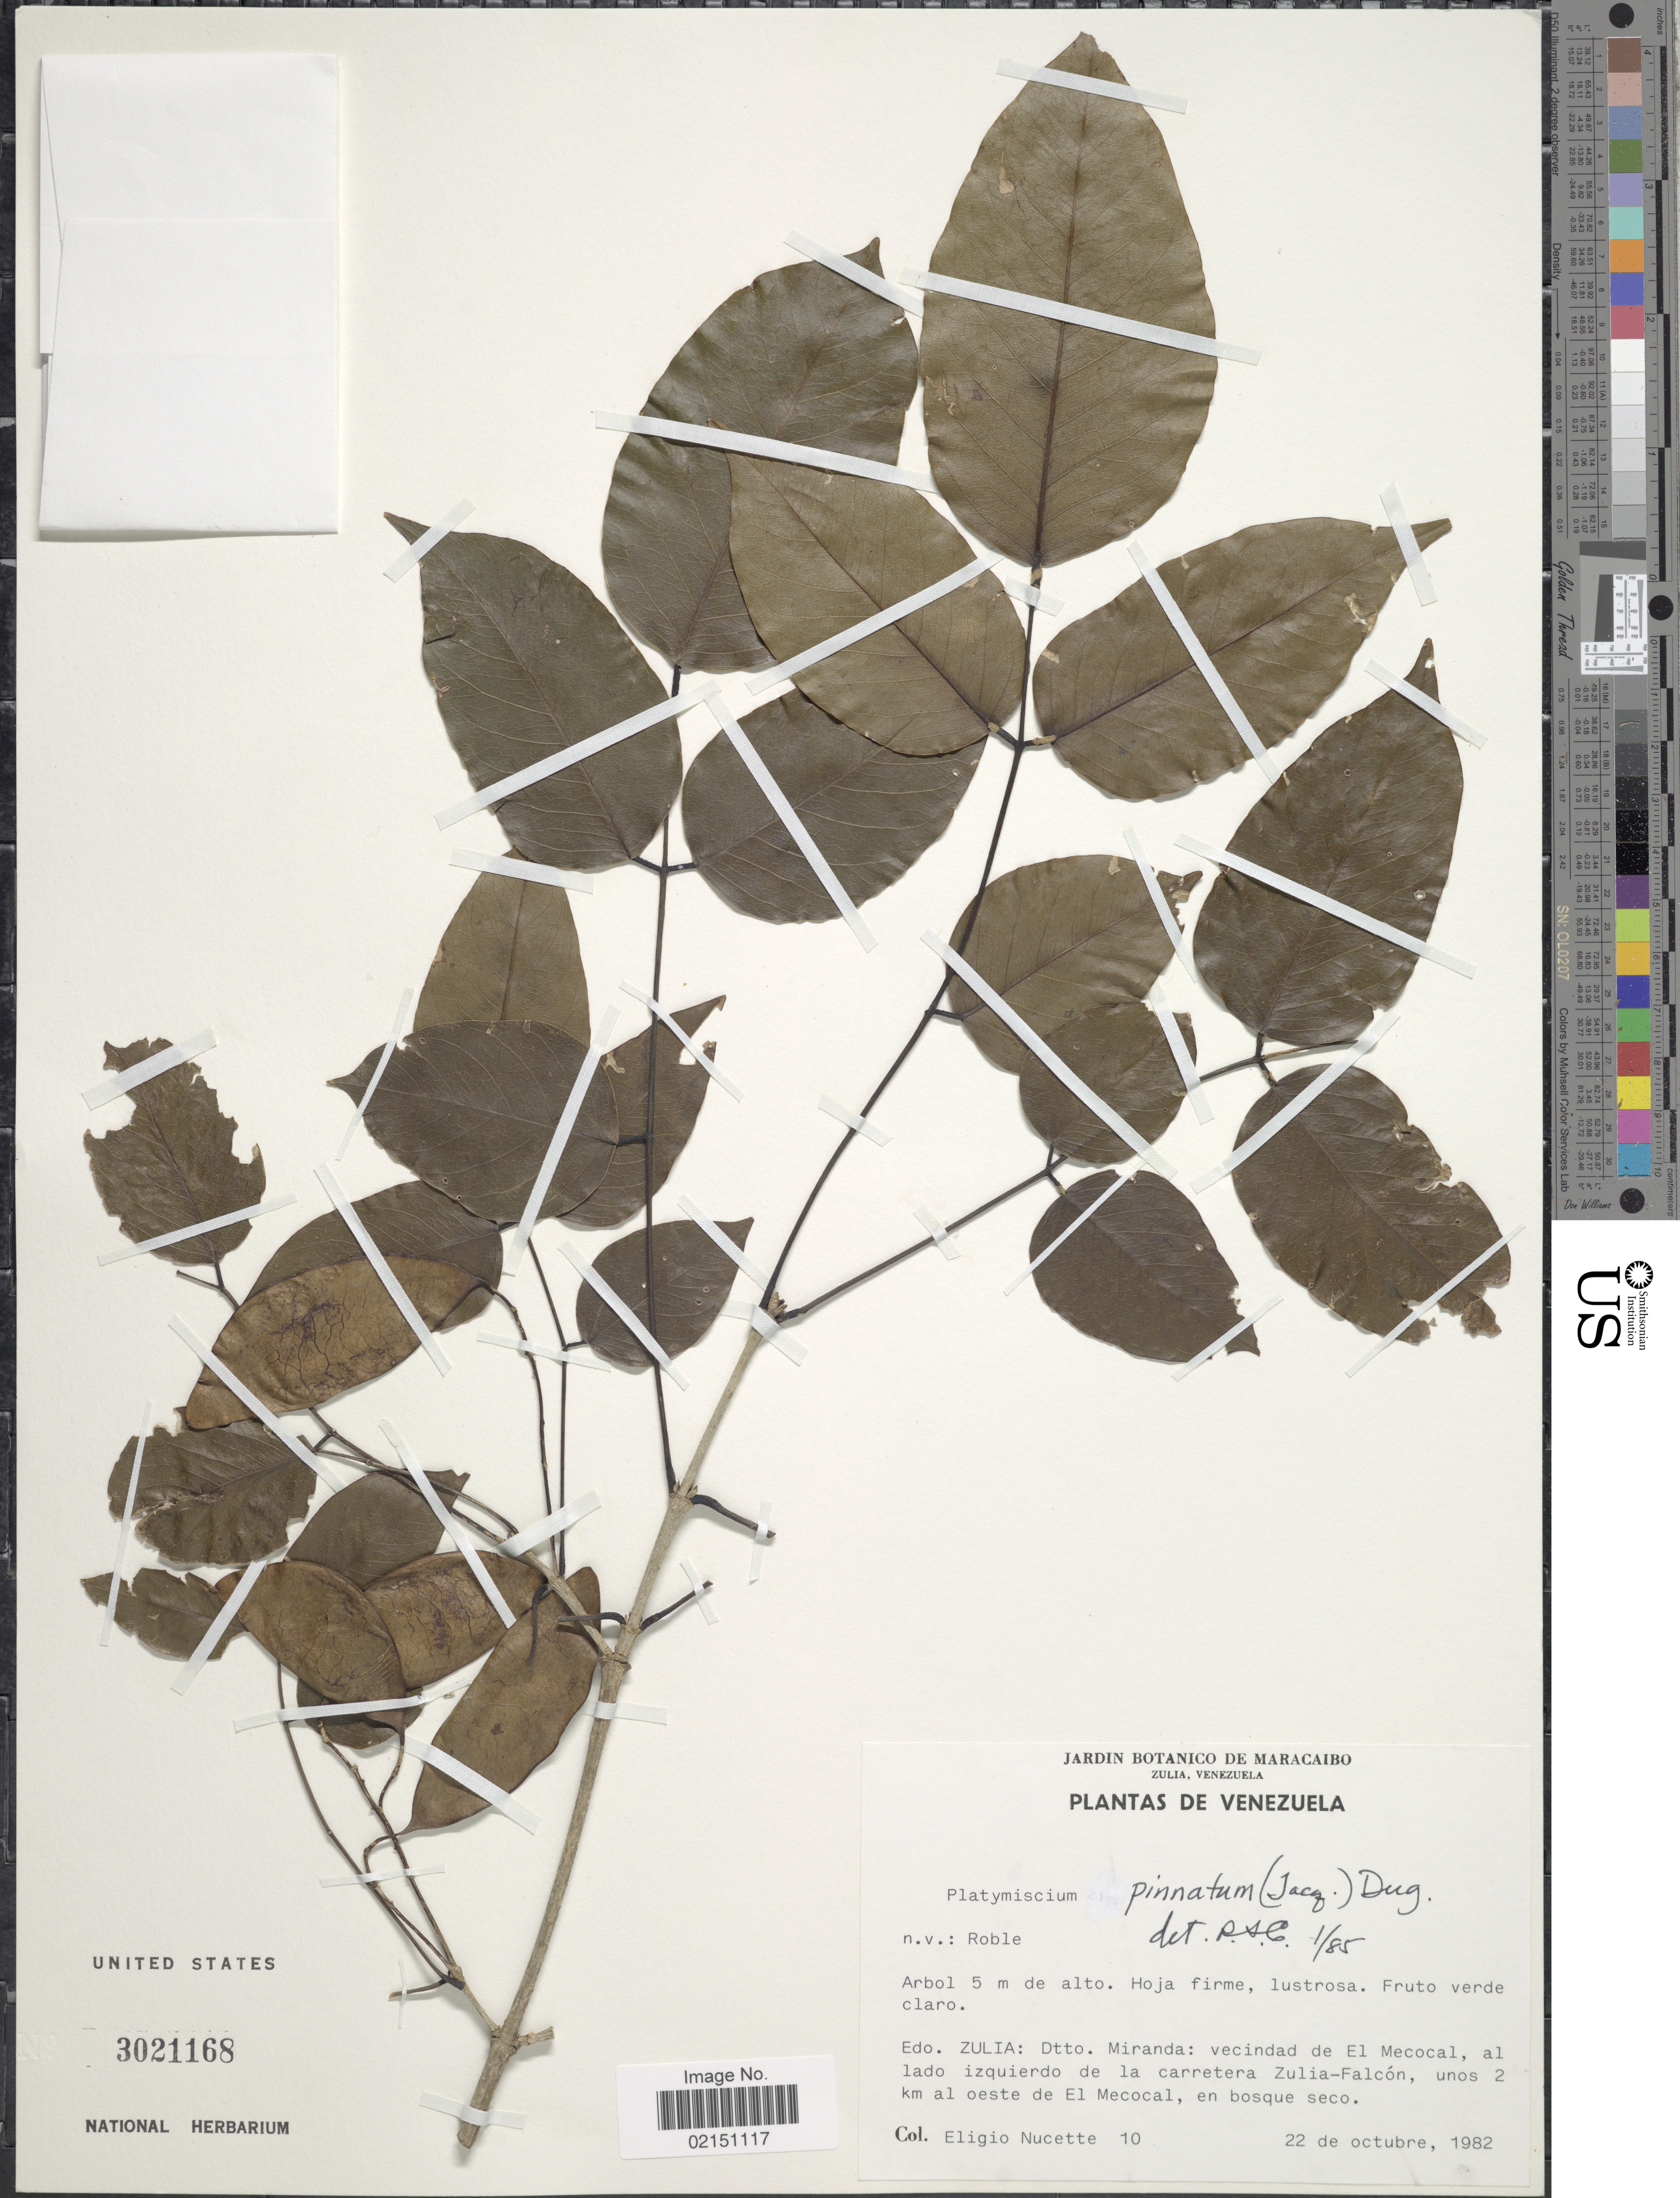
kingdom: Plantae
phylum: Tracheophyta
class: Magnoliopsida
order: Fabales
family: Fabaceae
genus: Platymiscium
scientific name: Platymiscium pinnatum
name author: (Jacq.) Dugand G.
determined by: Cowan, R. S.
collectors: E. Nucette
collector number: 10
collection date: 1982-10-22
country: Venezuela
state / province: Zulia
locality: Dtto. Miranda: vecindad de El Mecocal, al lado izquierdo de la carretera Zulia-Falcon, unos 2 km al oeste de El Mecocal, en bosque seco.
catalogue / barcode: US 3021168